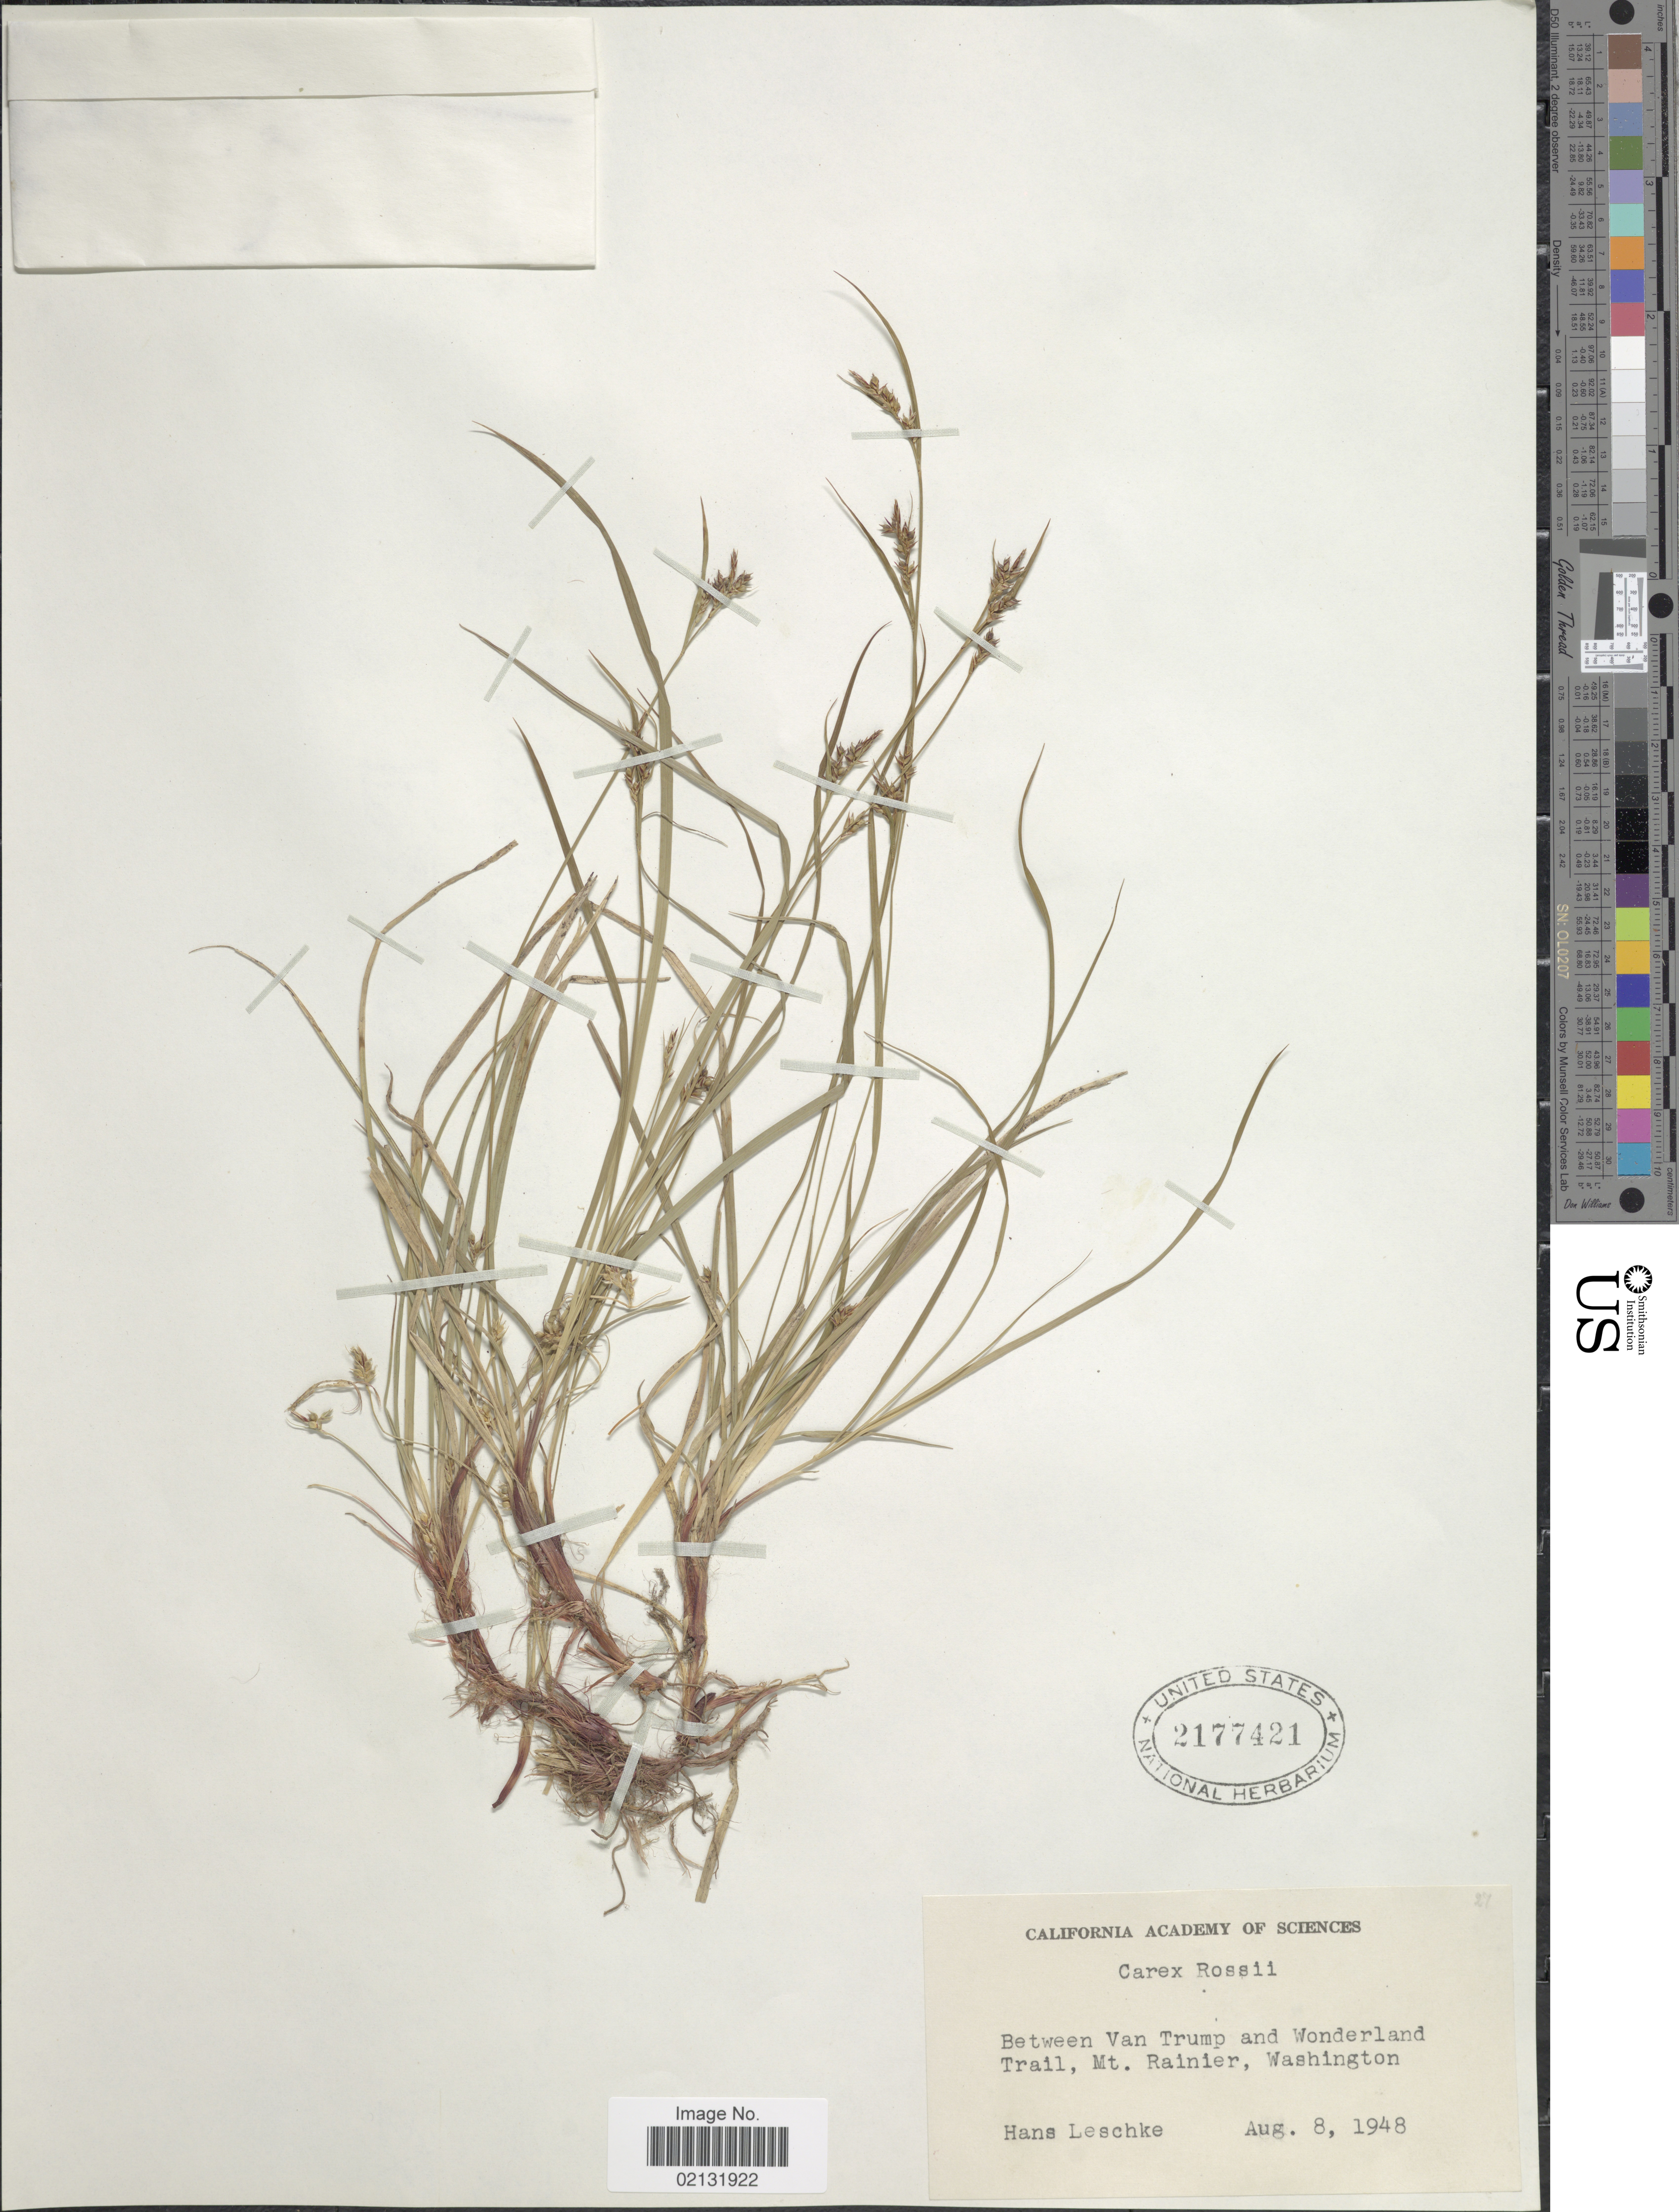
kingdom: Plantae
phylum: Tracheophyta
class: Liliopsida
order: Poales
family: Cyperaceae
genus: Carex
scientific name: Carex rossii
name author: Boott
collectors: H. Leschke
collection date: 1948-08-08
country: United States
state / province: Washington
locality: Between Van Trump and Wonderland Trail, Mt. Rainier, Washington.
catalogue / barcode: US 2177421